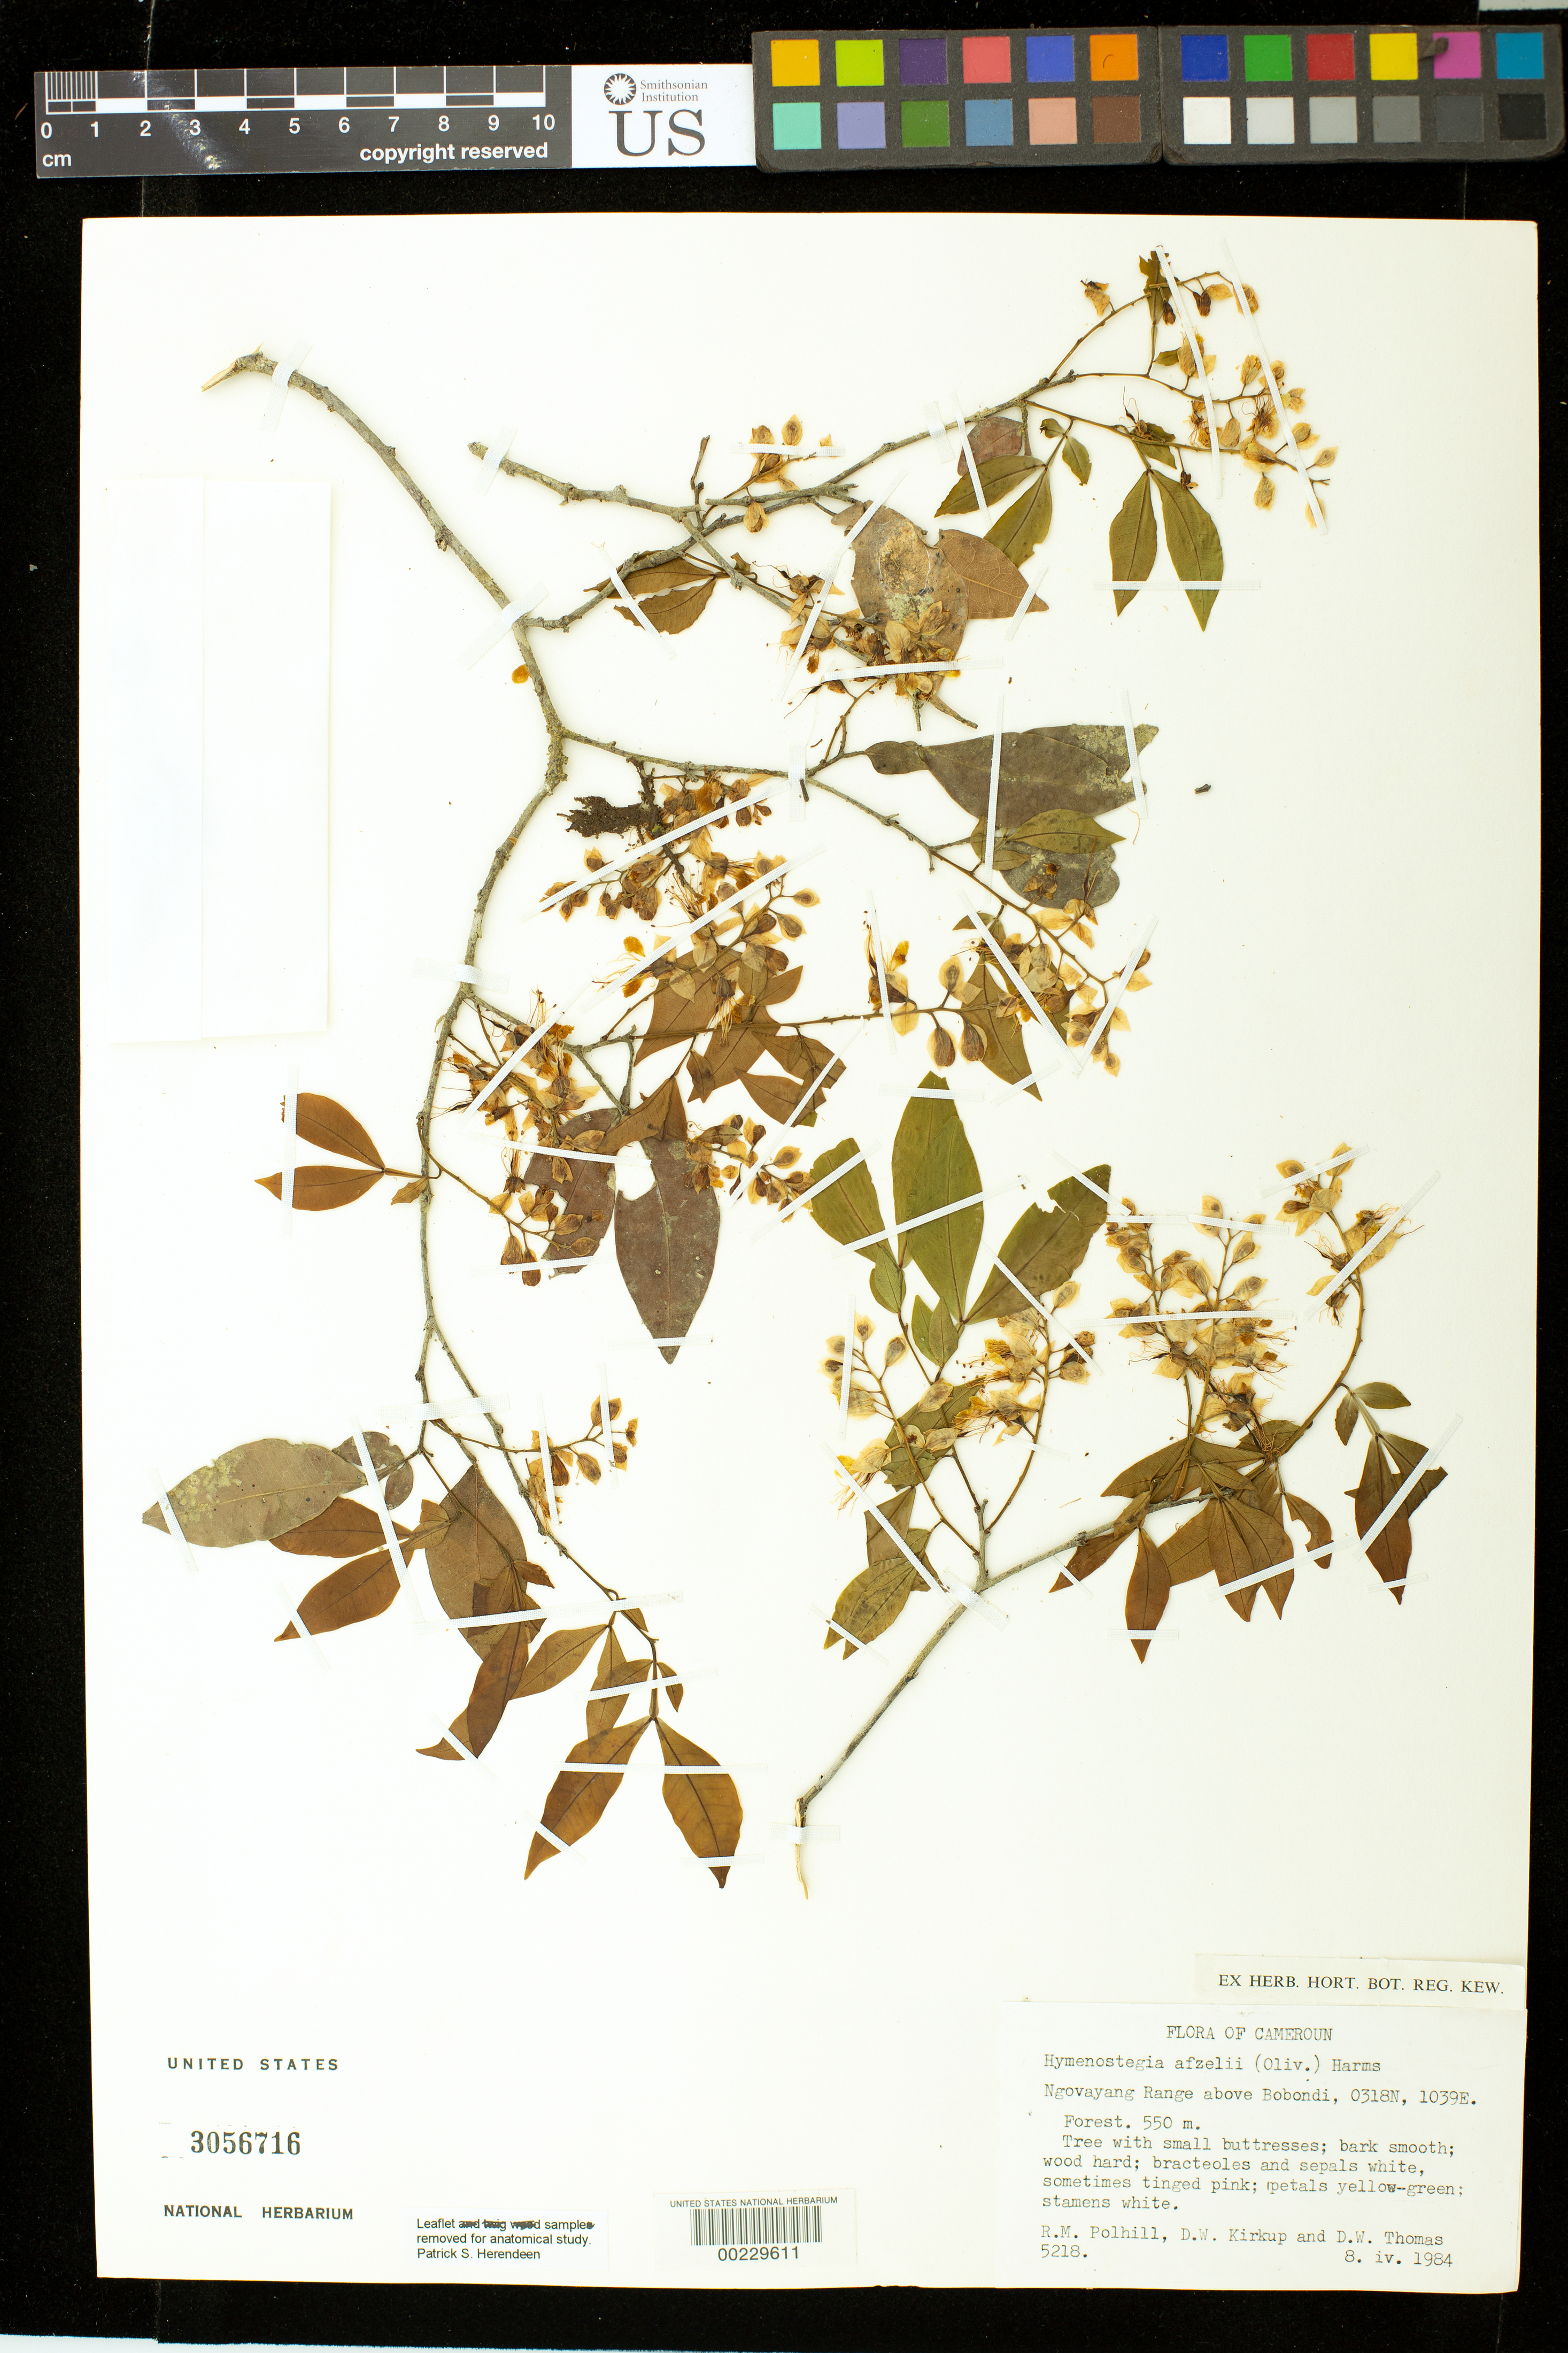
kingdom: Plantae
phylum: Tracheophyta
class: Magnoliopsida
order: Fabales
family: Fabaceae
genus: Annea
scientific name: Annea afzelii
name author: (Oliv.) Mackinder & Wieringa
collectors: R. M. Polhill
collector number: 5218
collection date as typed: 08 Apr 1984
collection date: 1984-04-08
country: Cameroon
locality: Ngovayang range above bobondi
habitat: Forest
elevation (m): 550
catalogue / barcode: US 3056716